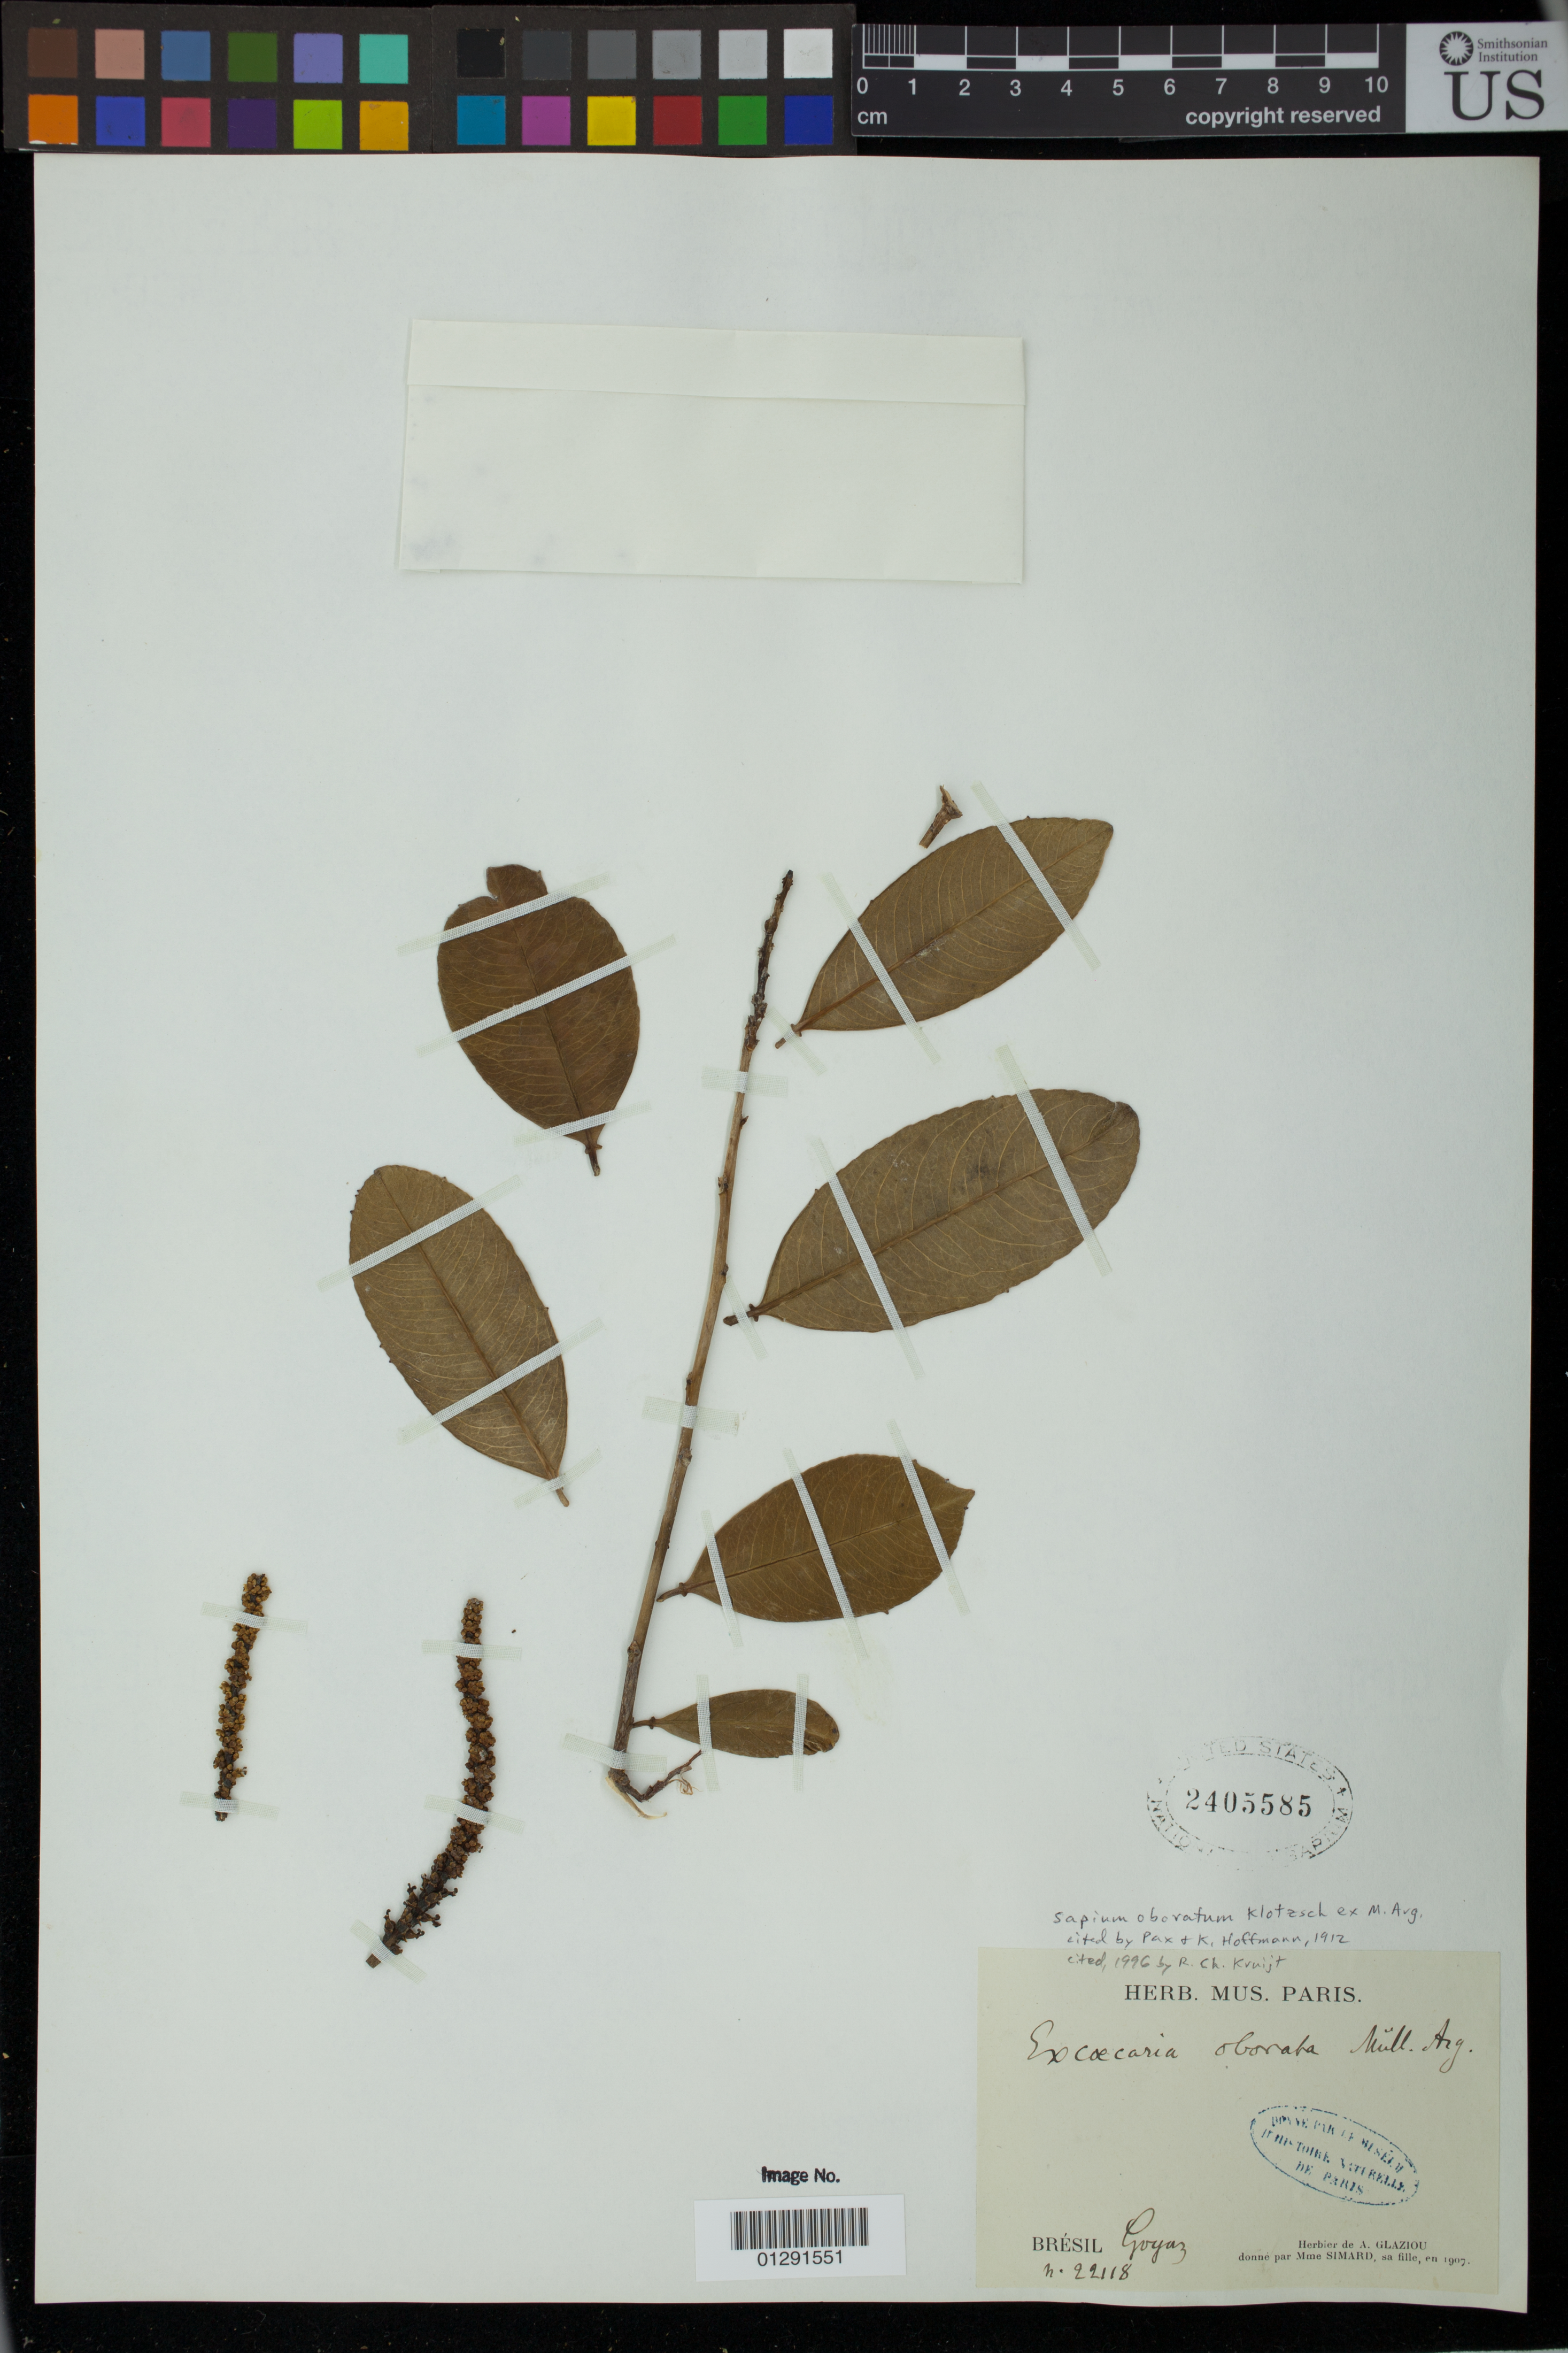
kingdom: Plantae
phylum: Tracheophyta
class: Magnoliopsida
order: Malpighiales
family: Euphorbiaceae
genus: Sapium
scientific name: Sapium obovatum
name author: Klotzsch ex Müll. Arg.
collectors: A. F. M. Glaziou & -. Simard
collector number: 22118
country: Brazil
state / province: Goias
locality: Goyaz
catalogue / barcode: US 2405585